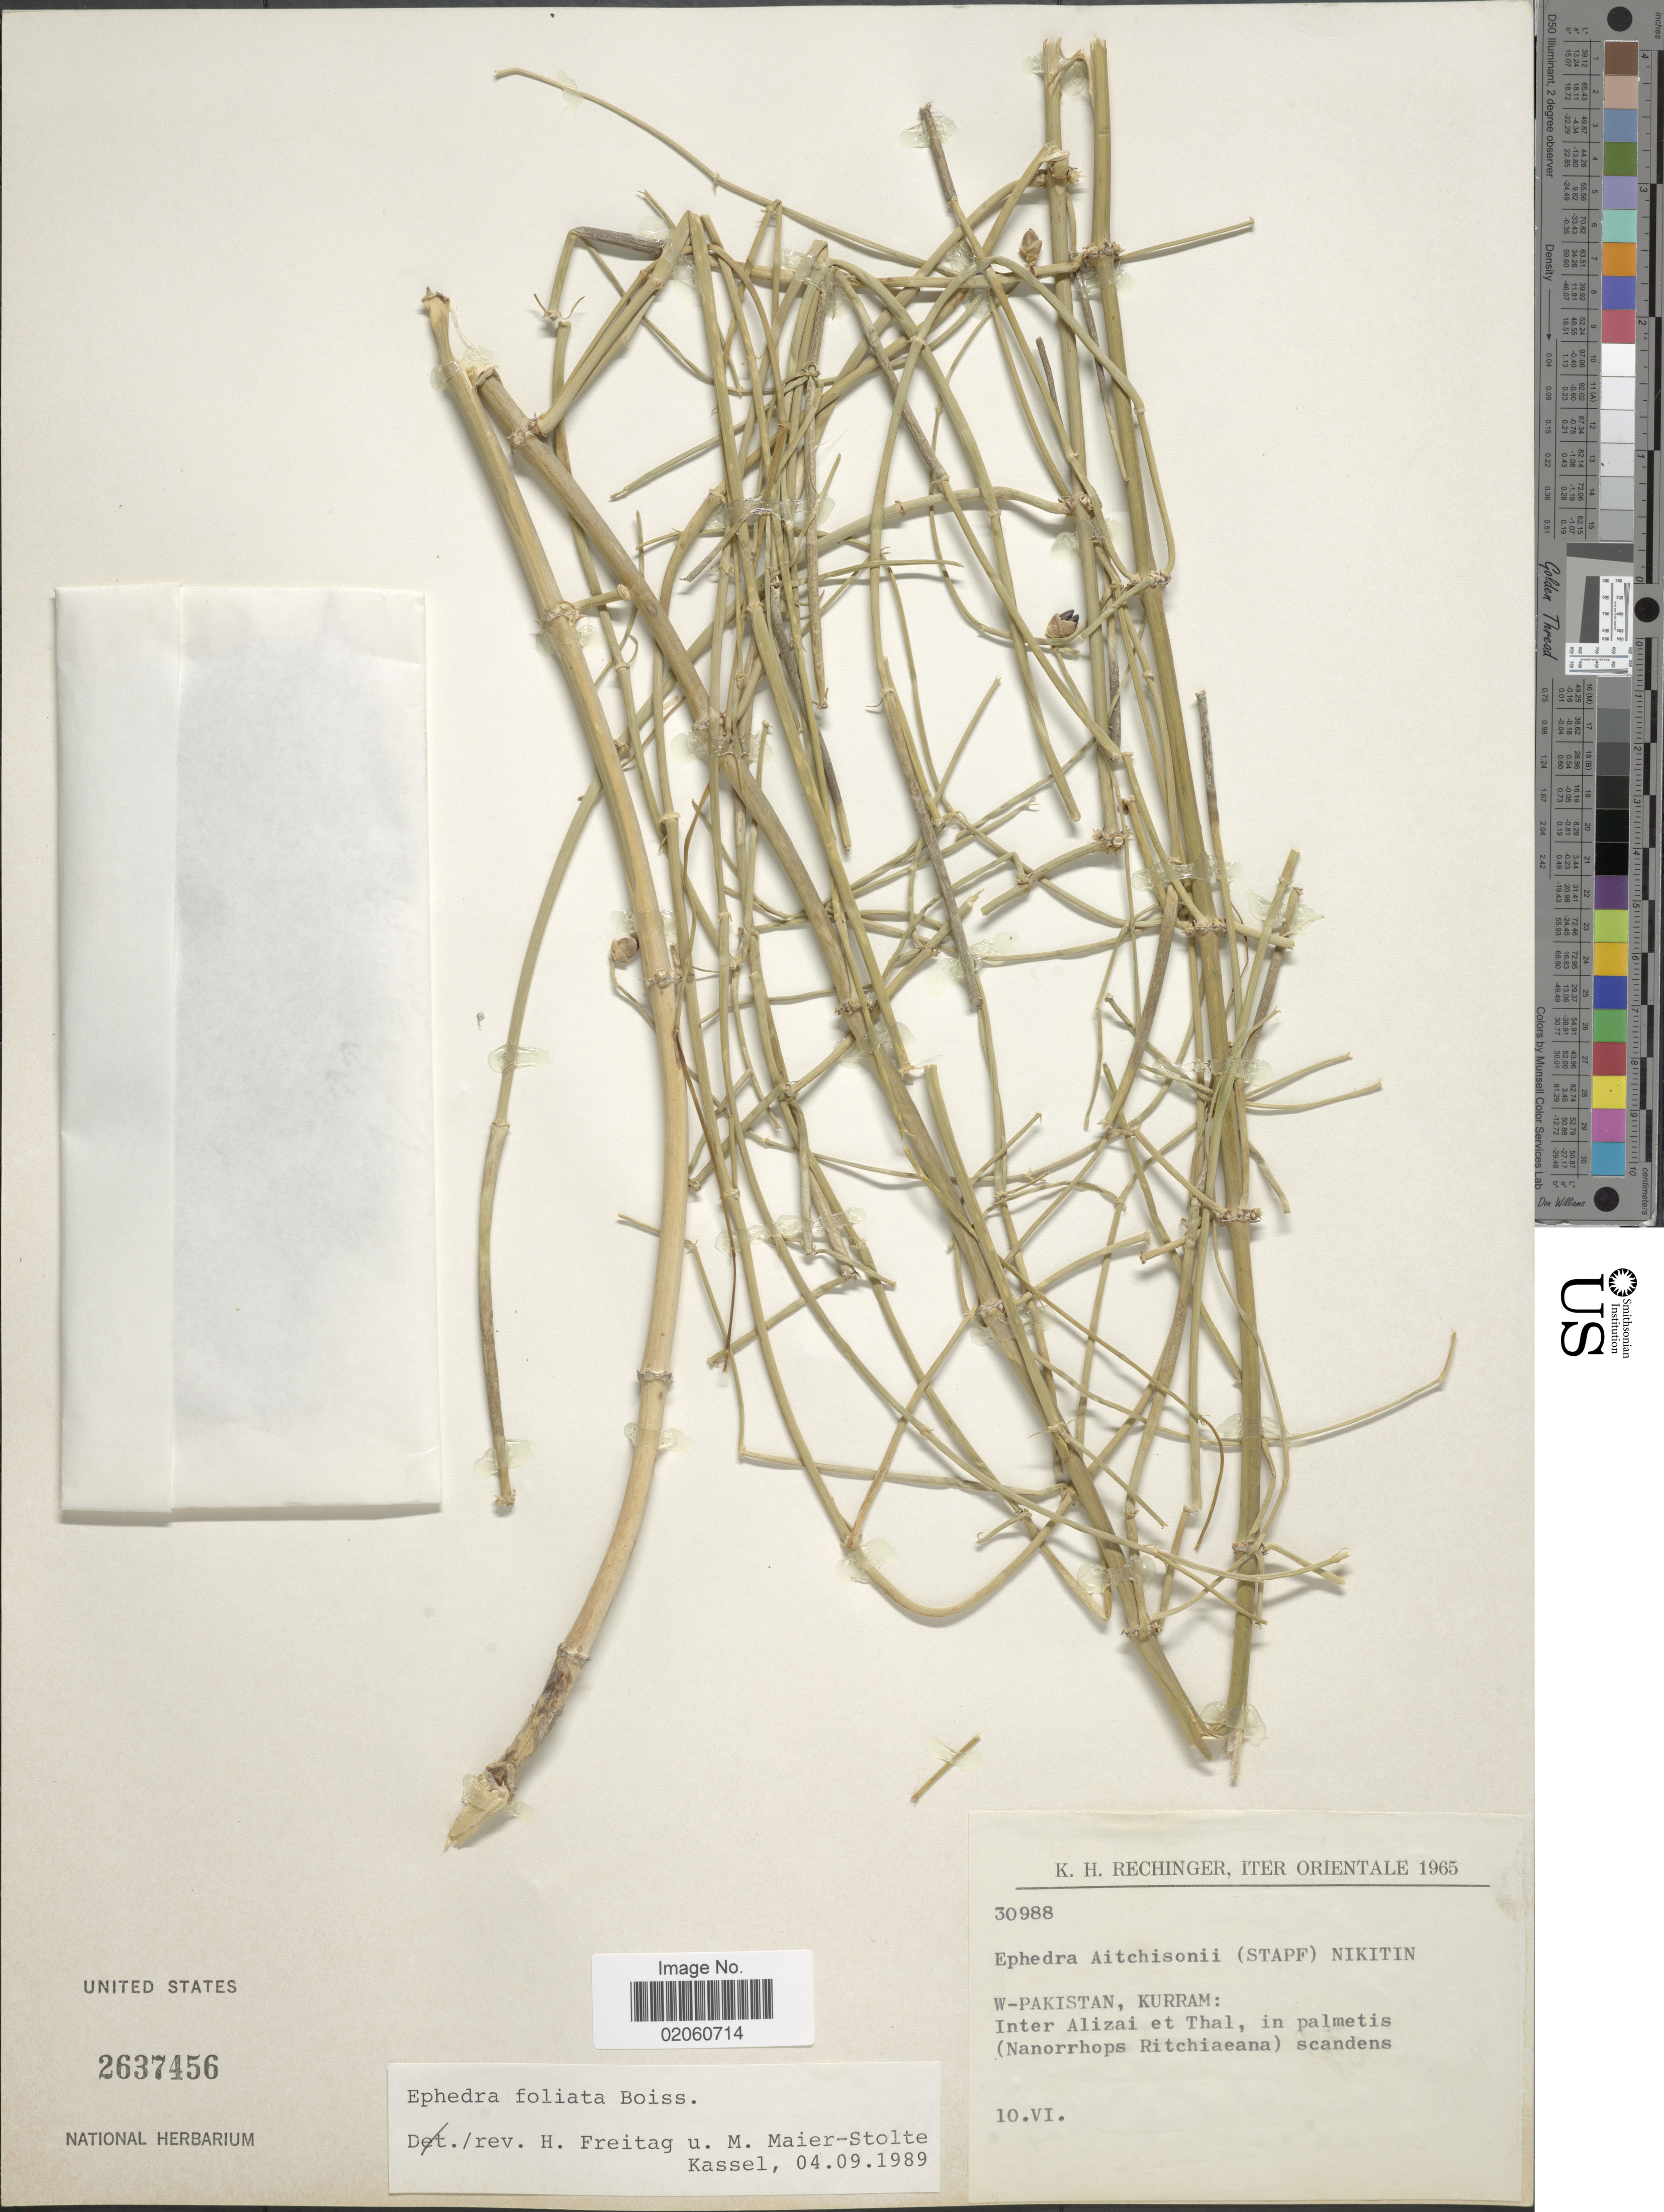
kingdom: Plantae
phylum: Tracheophyta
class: Gnetopsida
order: Ephedrales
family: Ephedraceae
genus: Ephedra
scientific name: Ephedra foliata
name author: Boiss. ex C.A. Mey.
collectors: K. H. Rechinger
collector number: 30988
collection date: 1965-06-10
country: Pakistan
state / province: Khyber Pakhtunkhwa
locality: W-Pakistan, Kurram: Inter Alizai et Thal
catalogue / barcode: US 2637456